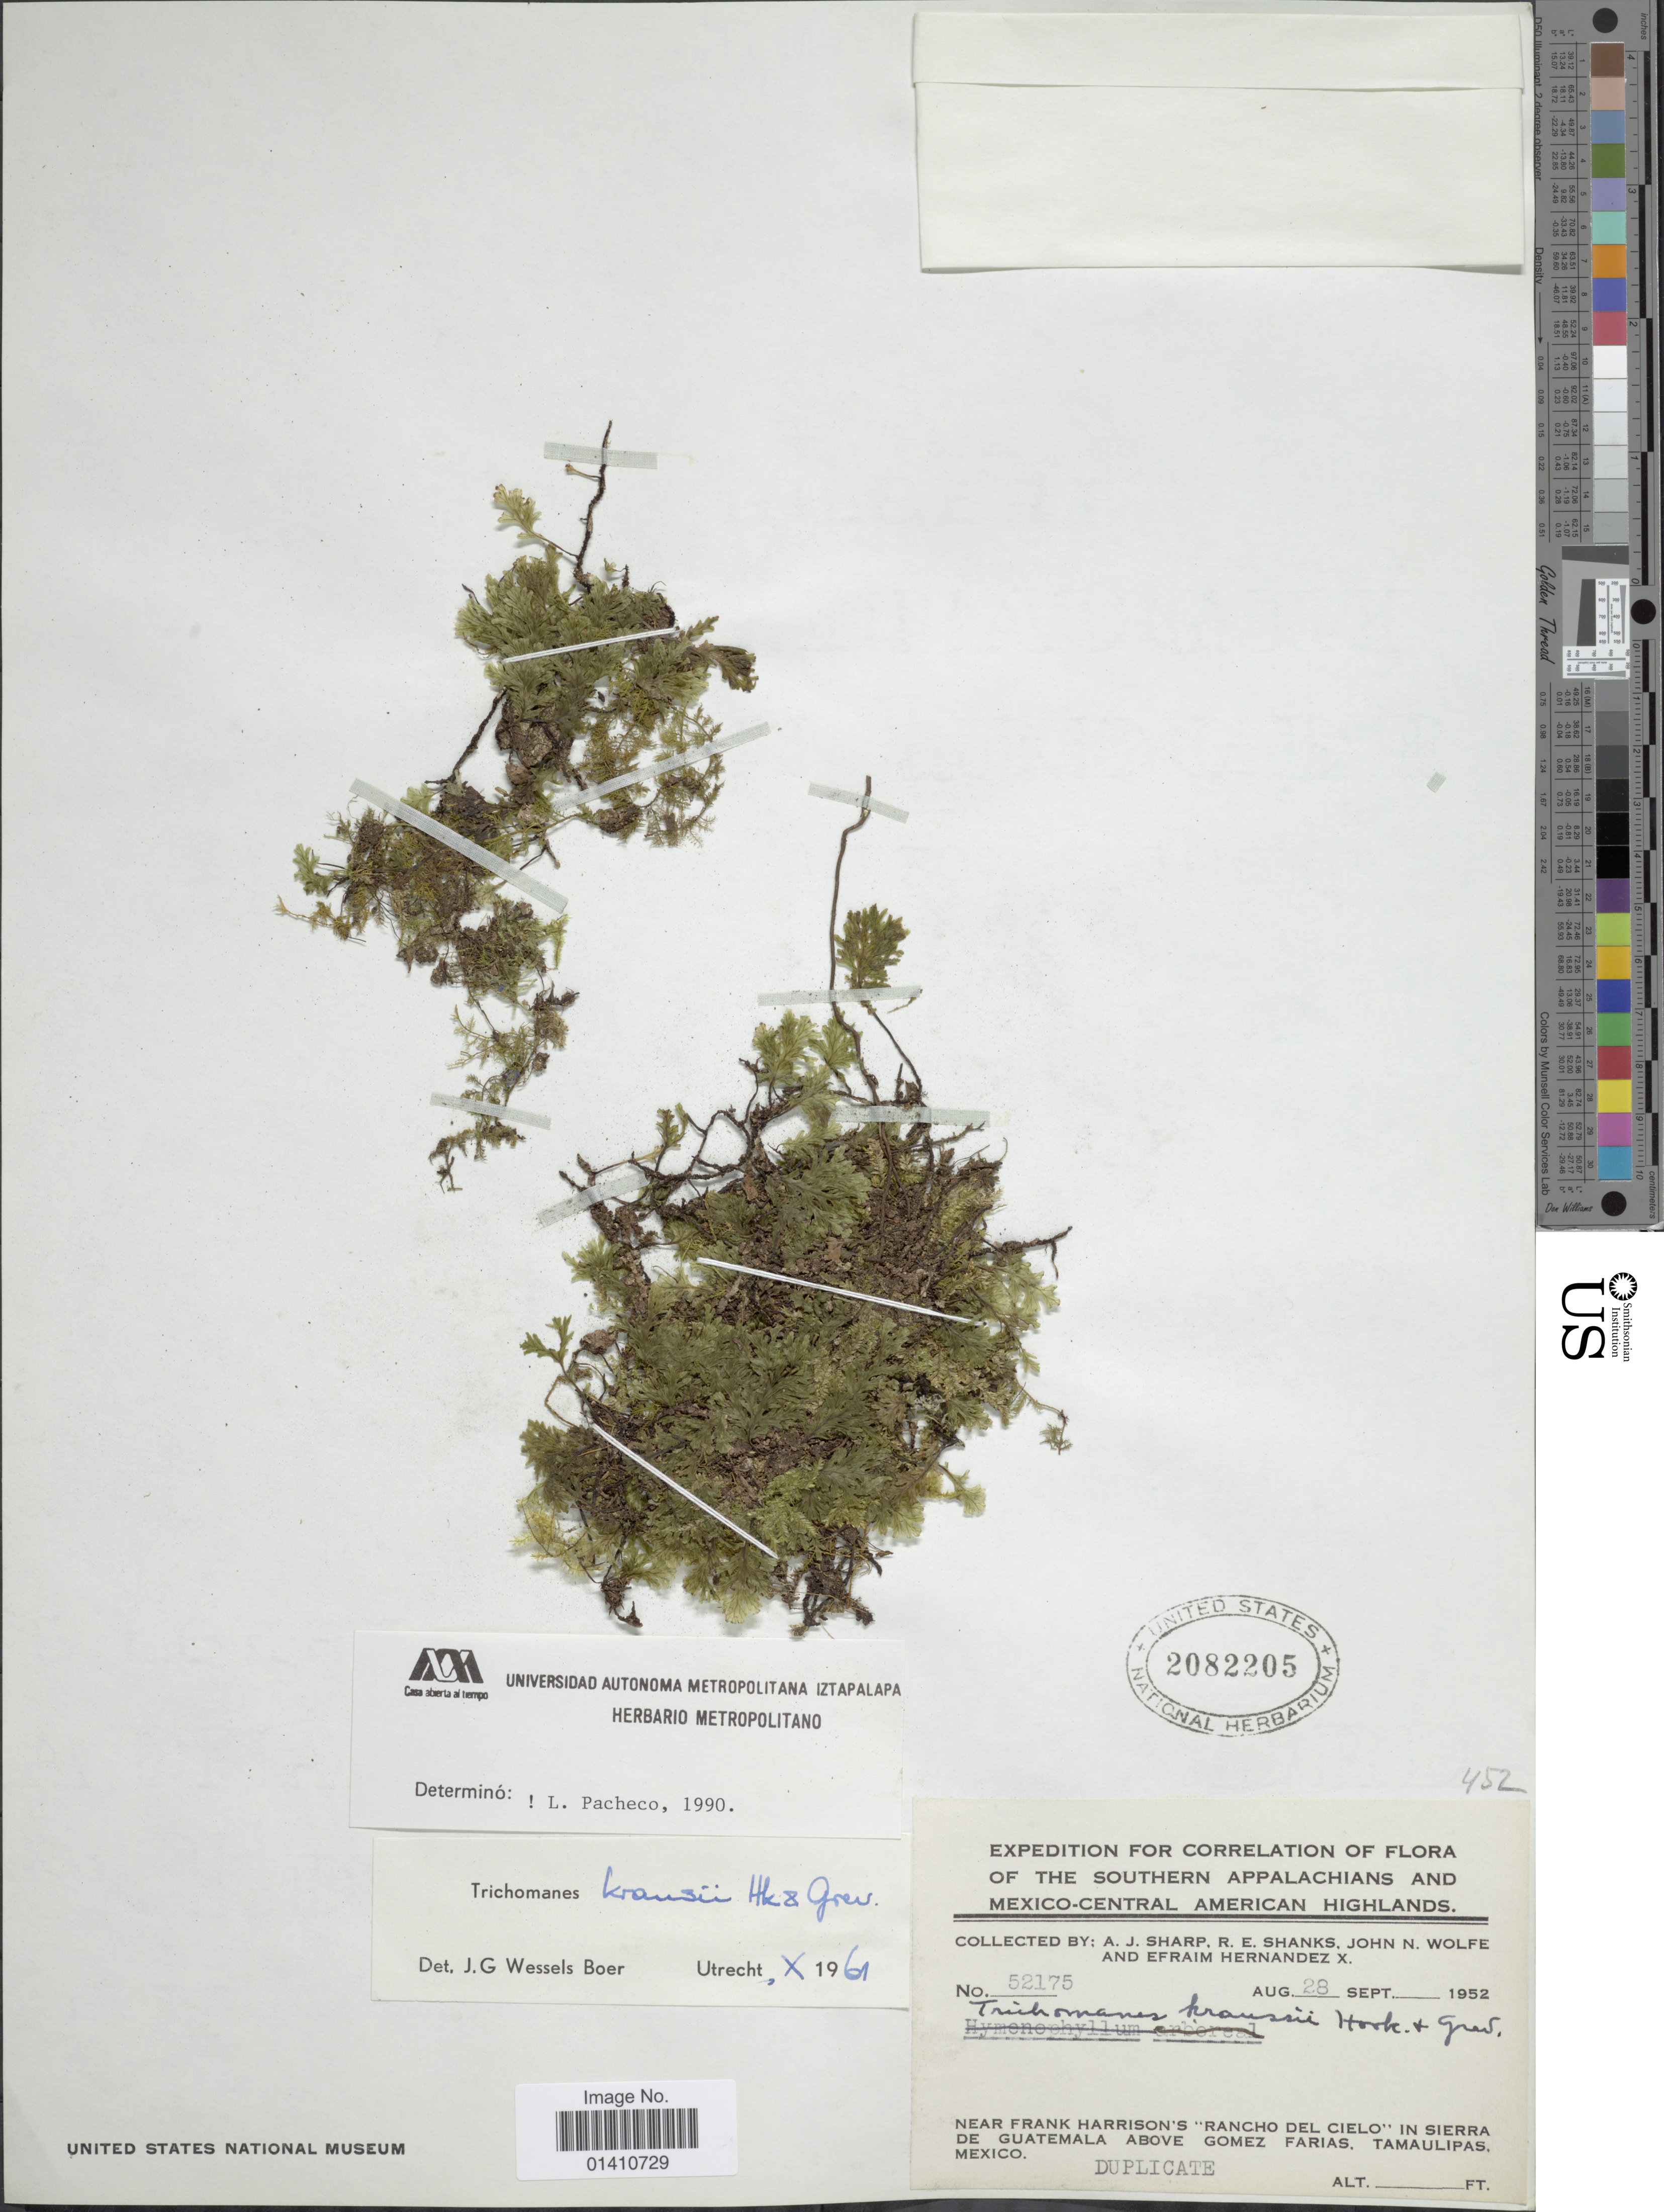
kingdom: Plantae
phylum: Tracheophyta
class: Polypodiopsida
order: Hymenophyllales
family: Hymenophyllaceae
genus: Didymoglossum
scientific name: Didymoglossum kraussii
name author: (Hook. & Grev.) C. Presl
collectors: A. J. Sharp, R. Shanks, J. Wolfe & E. Hernandez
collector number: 52175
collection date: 1952-08-28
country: Mexico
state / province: Tamaulipas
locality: Near Frank Harrison's Rancho del Cielo in Sierra de Guatemala above gomez farias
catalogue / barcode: US 2082205